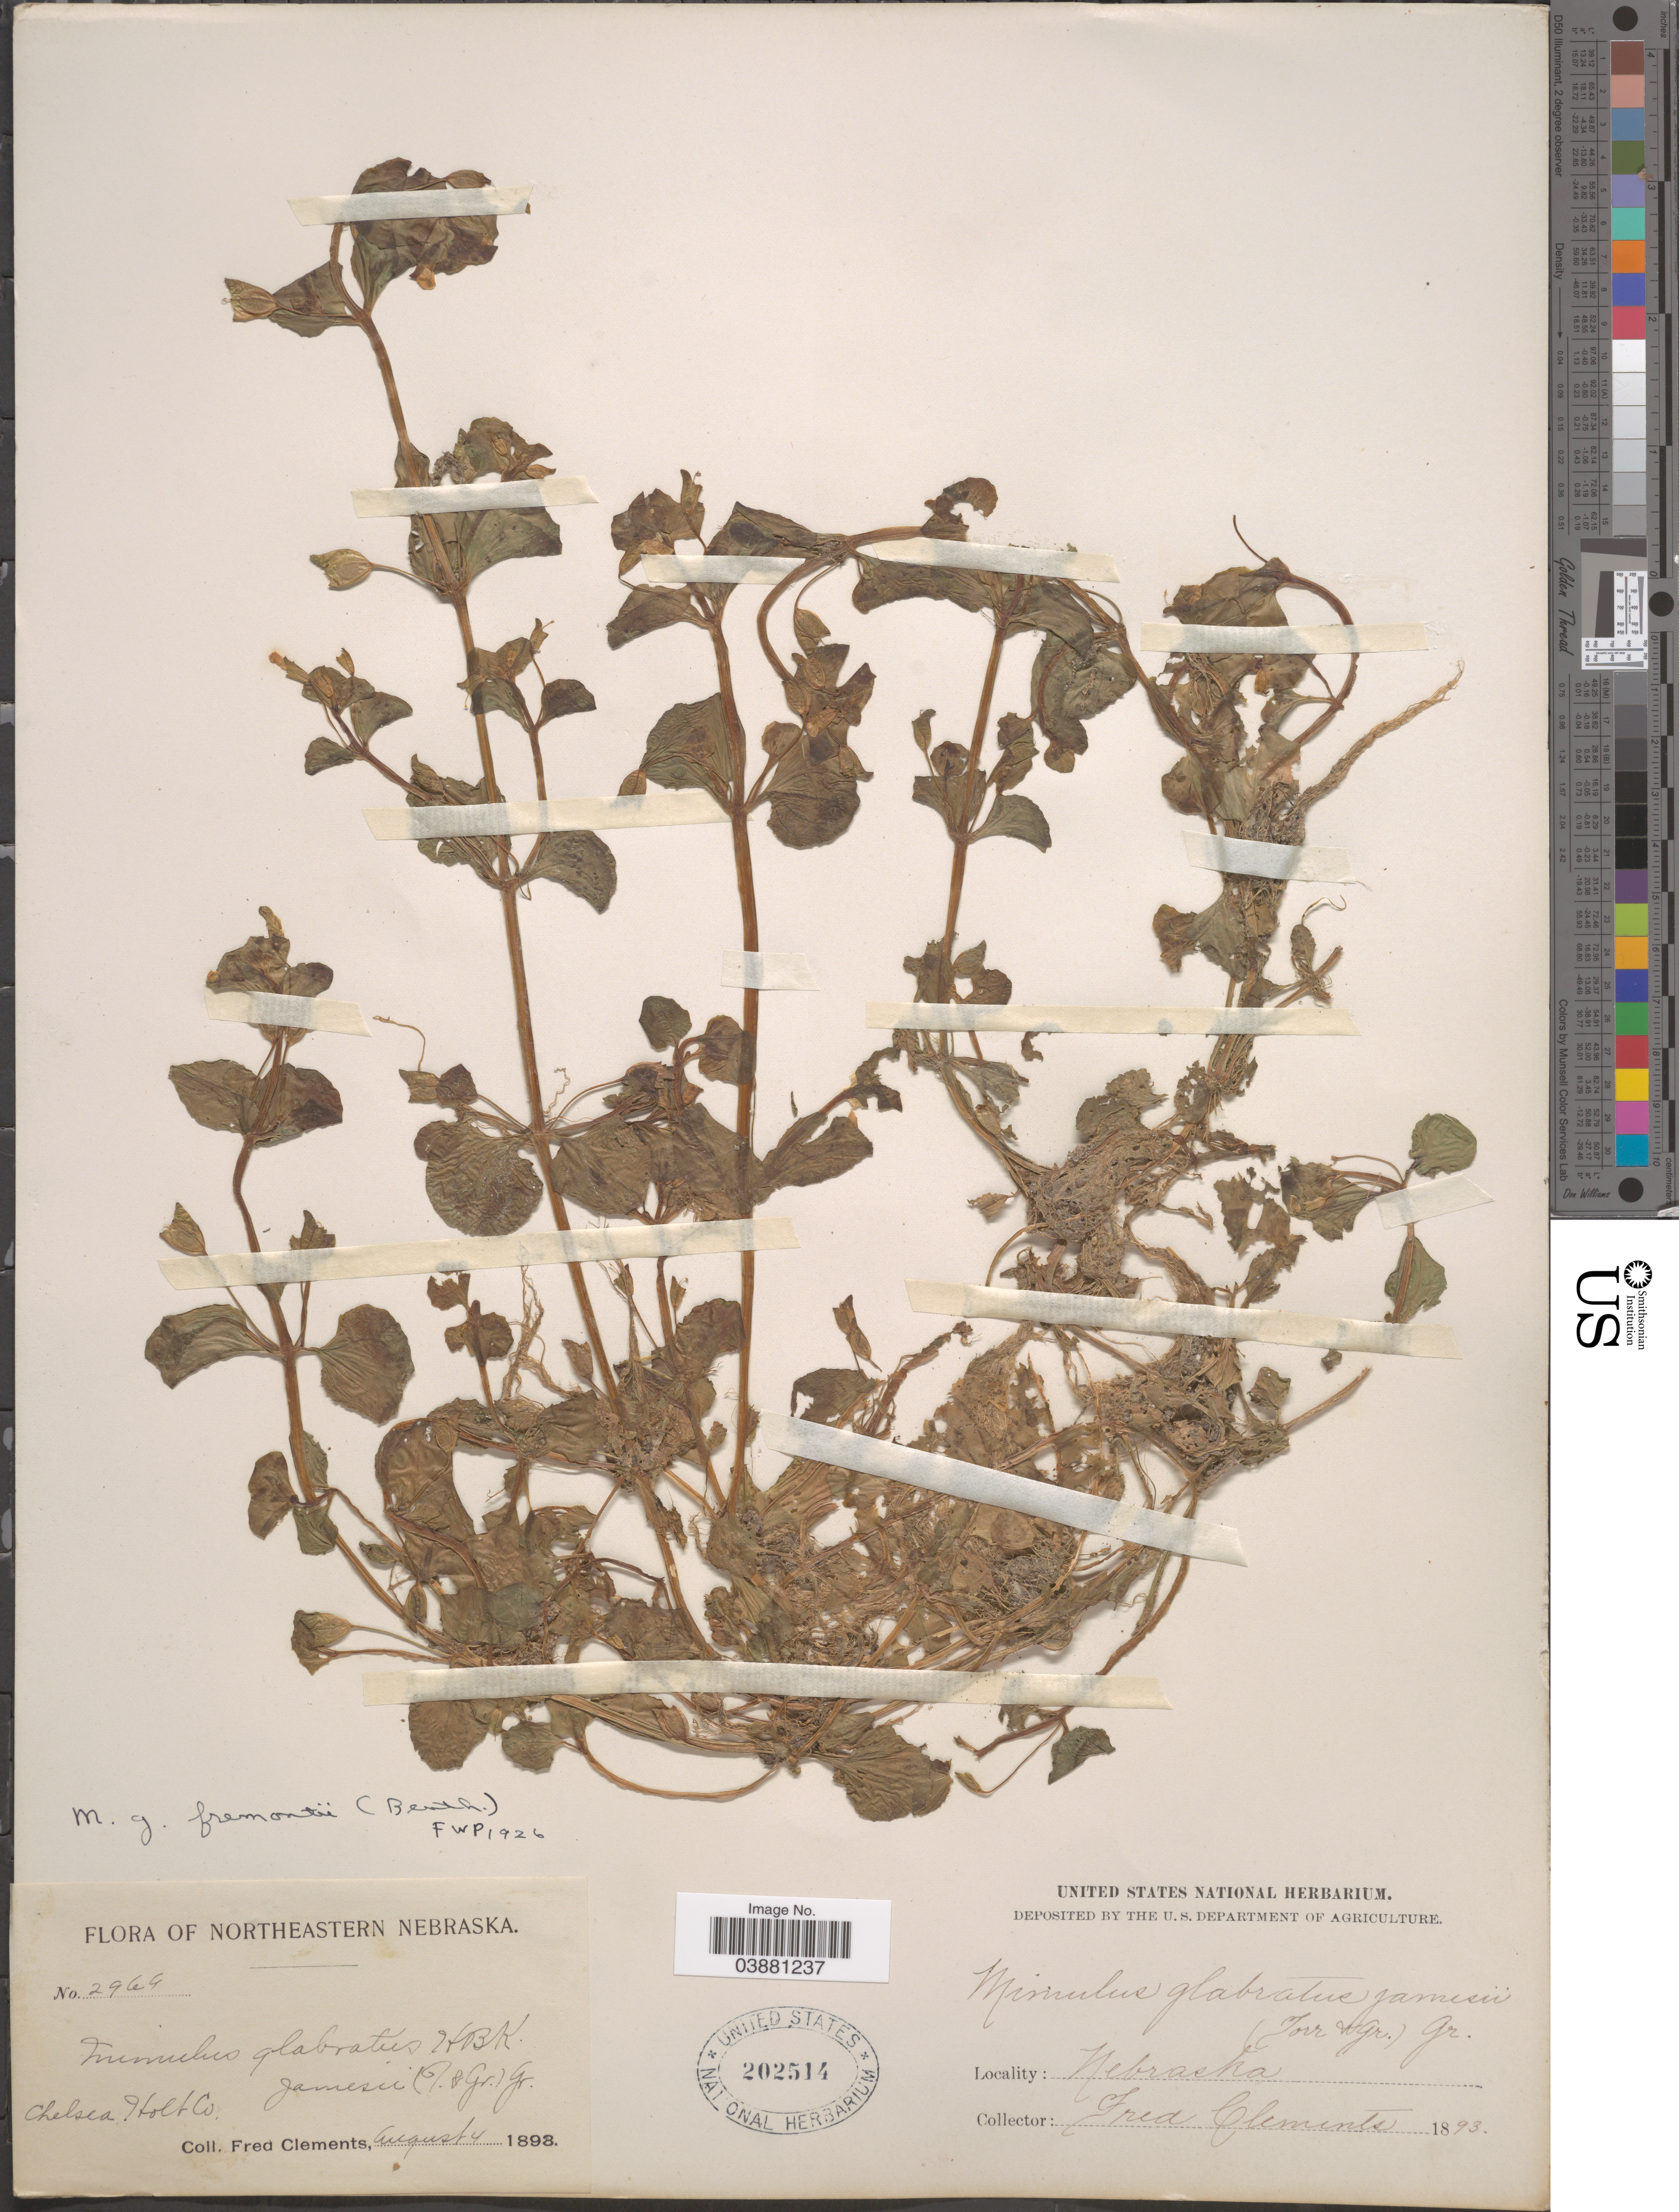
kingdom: Plantae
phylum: Tracheophyta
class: Magnoliopsida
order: Lamiales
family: Phrymaceae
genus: Mimulus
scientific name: Mimulus glabratus var. fremontii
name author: Kunth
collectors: F. Clements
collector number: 2969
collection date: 1893-08-04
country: United States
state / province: Nebraska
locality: Northeastern Nebraska. Chelshea Holt Co.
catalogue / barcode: US 202514